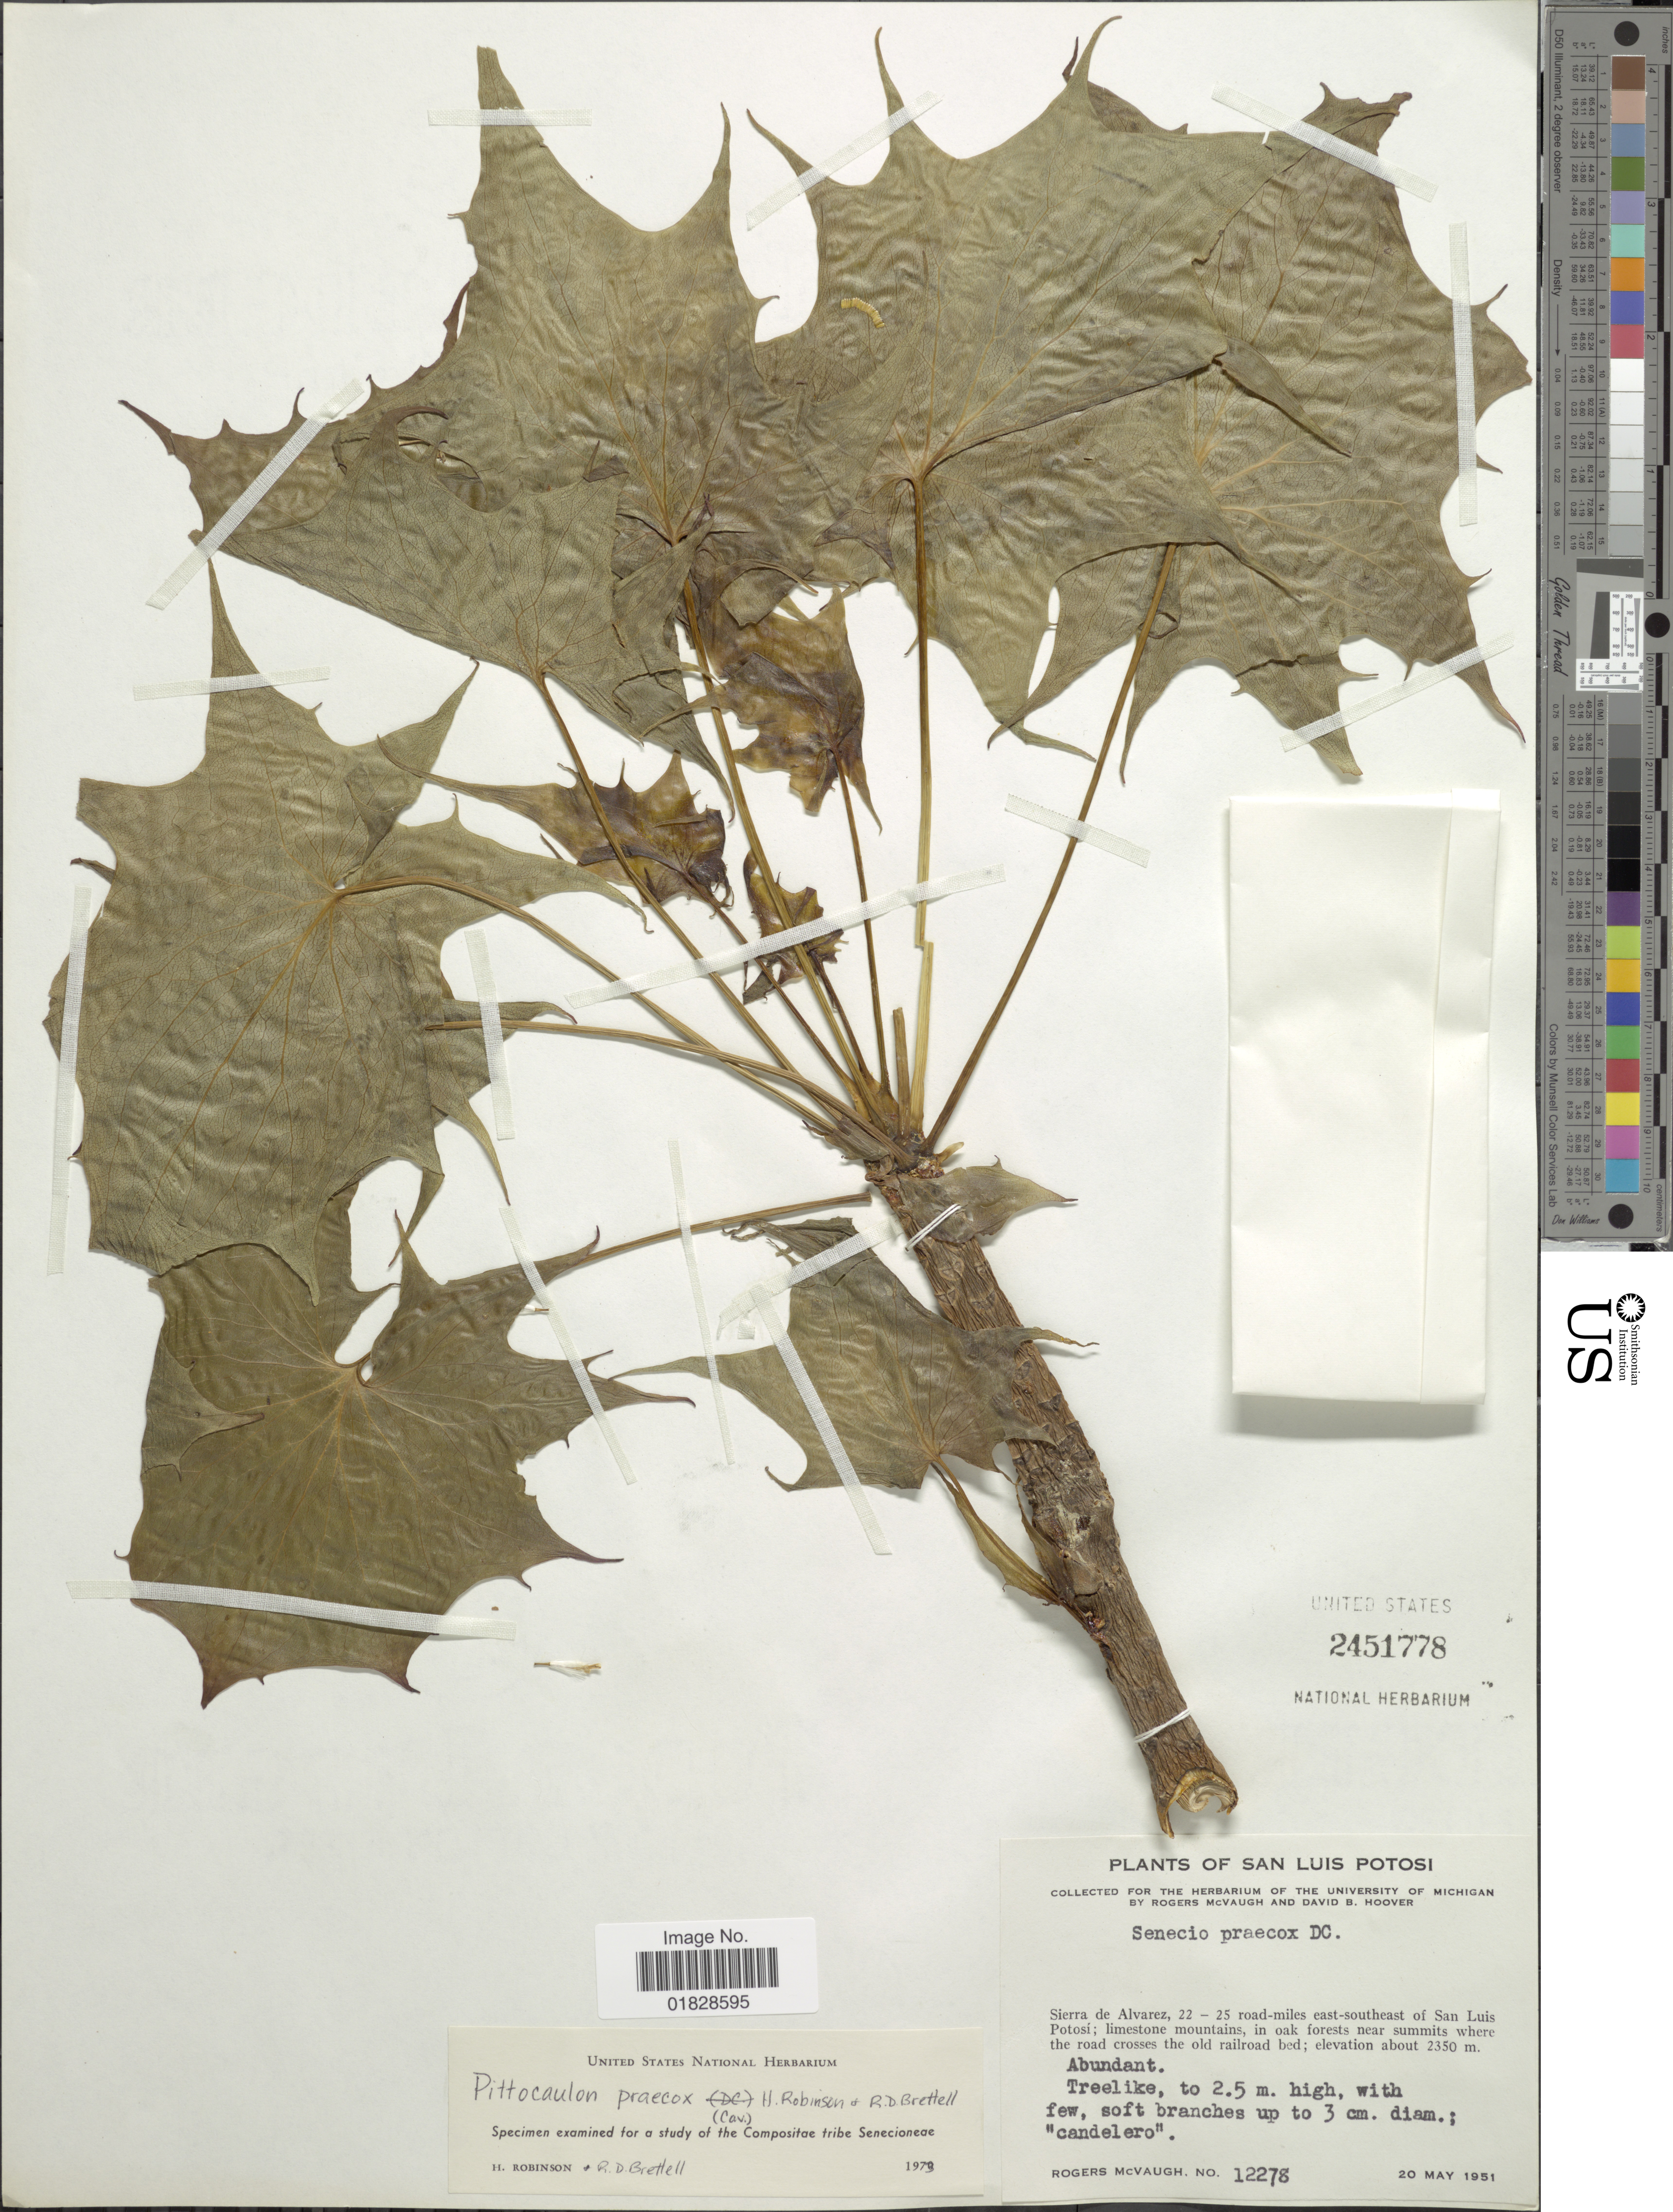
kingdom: Plantae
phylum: Tracheophyta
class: Magnoliopsida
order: Asterales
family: Asteraceae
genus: Pittocaulon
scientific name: Pittocaulon praecox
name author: (Cav.) H. Rob. & Brettell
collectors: R. McVaugh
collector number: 12278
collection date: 1951-05-20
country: Mexico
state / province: San Luis Potosí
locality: Sierra de Alvarez, 22-25 road-miles east-southeast of San Luis Potosí; limestone mountains, in oak forests near summits where the road crosses the old railroad bed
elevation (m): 2350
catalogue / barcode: US 2451778